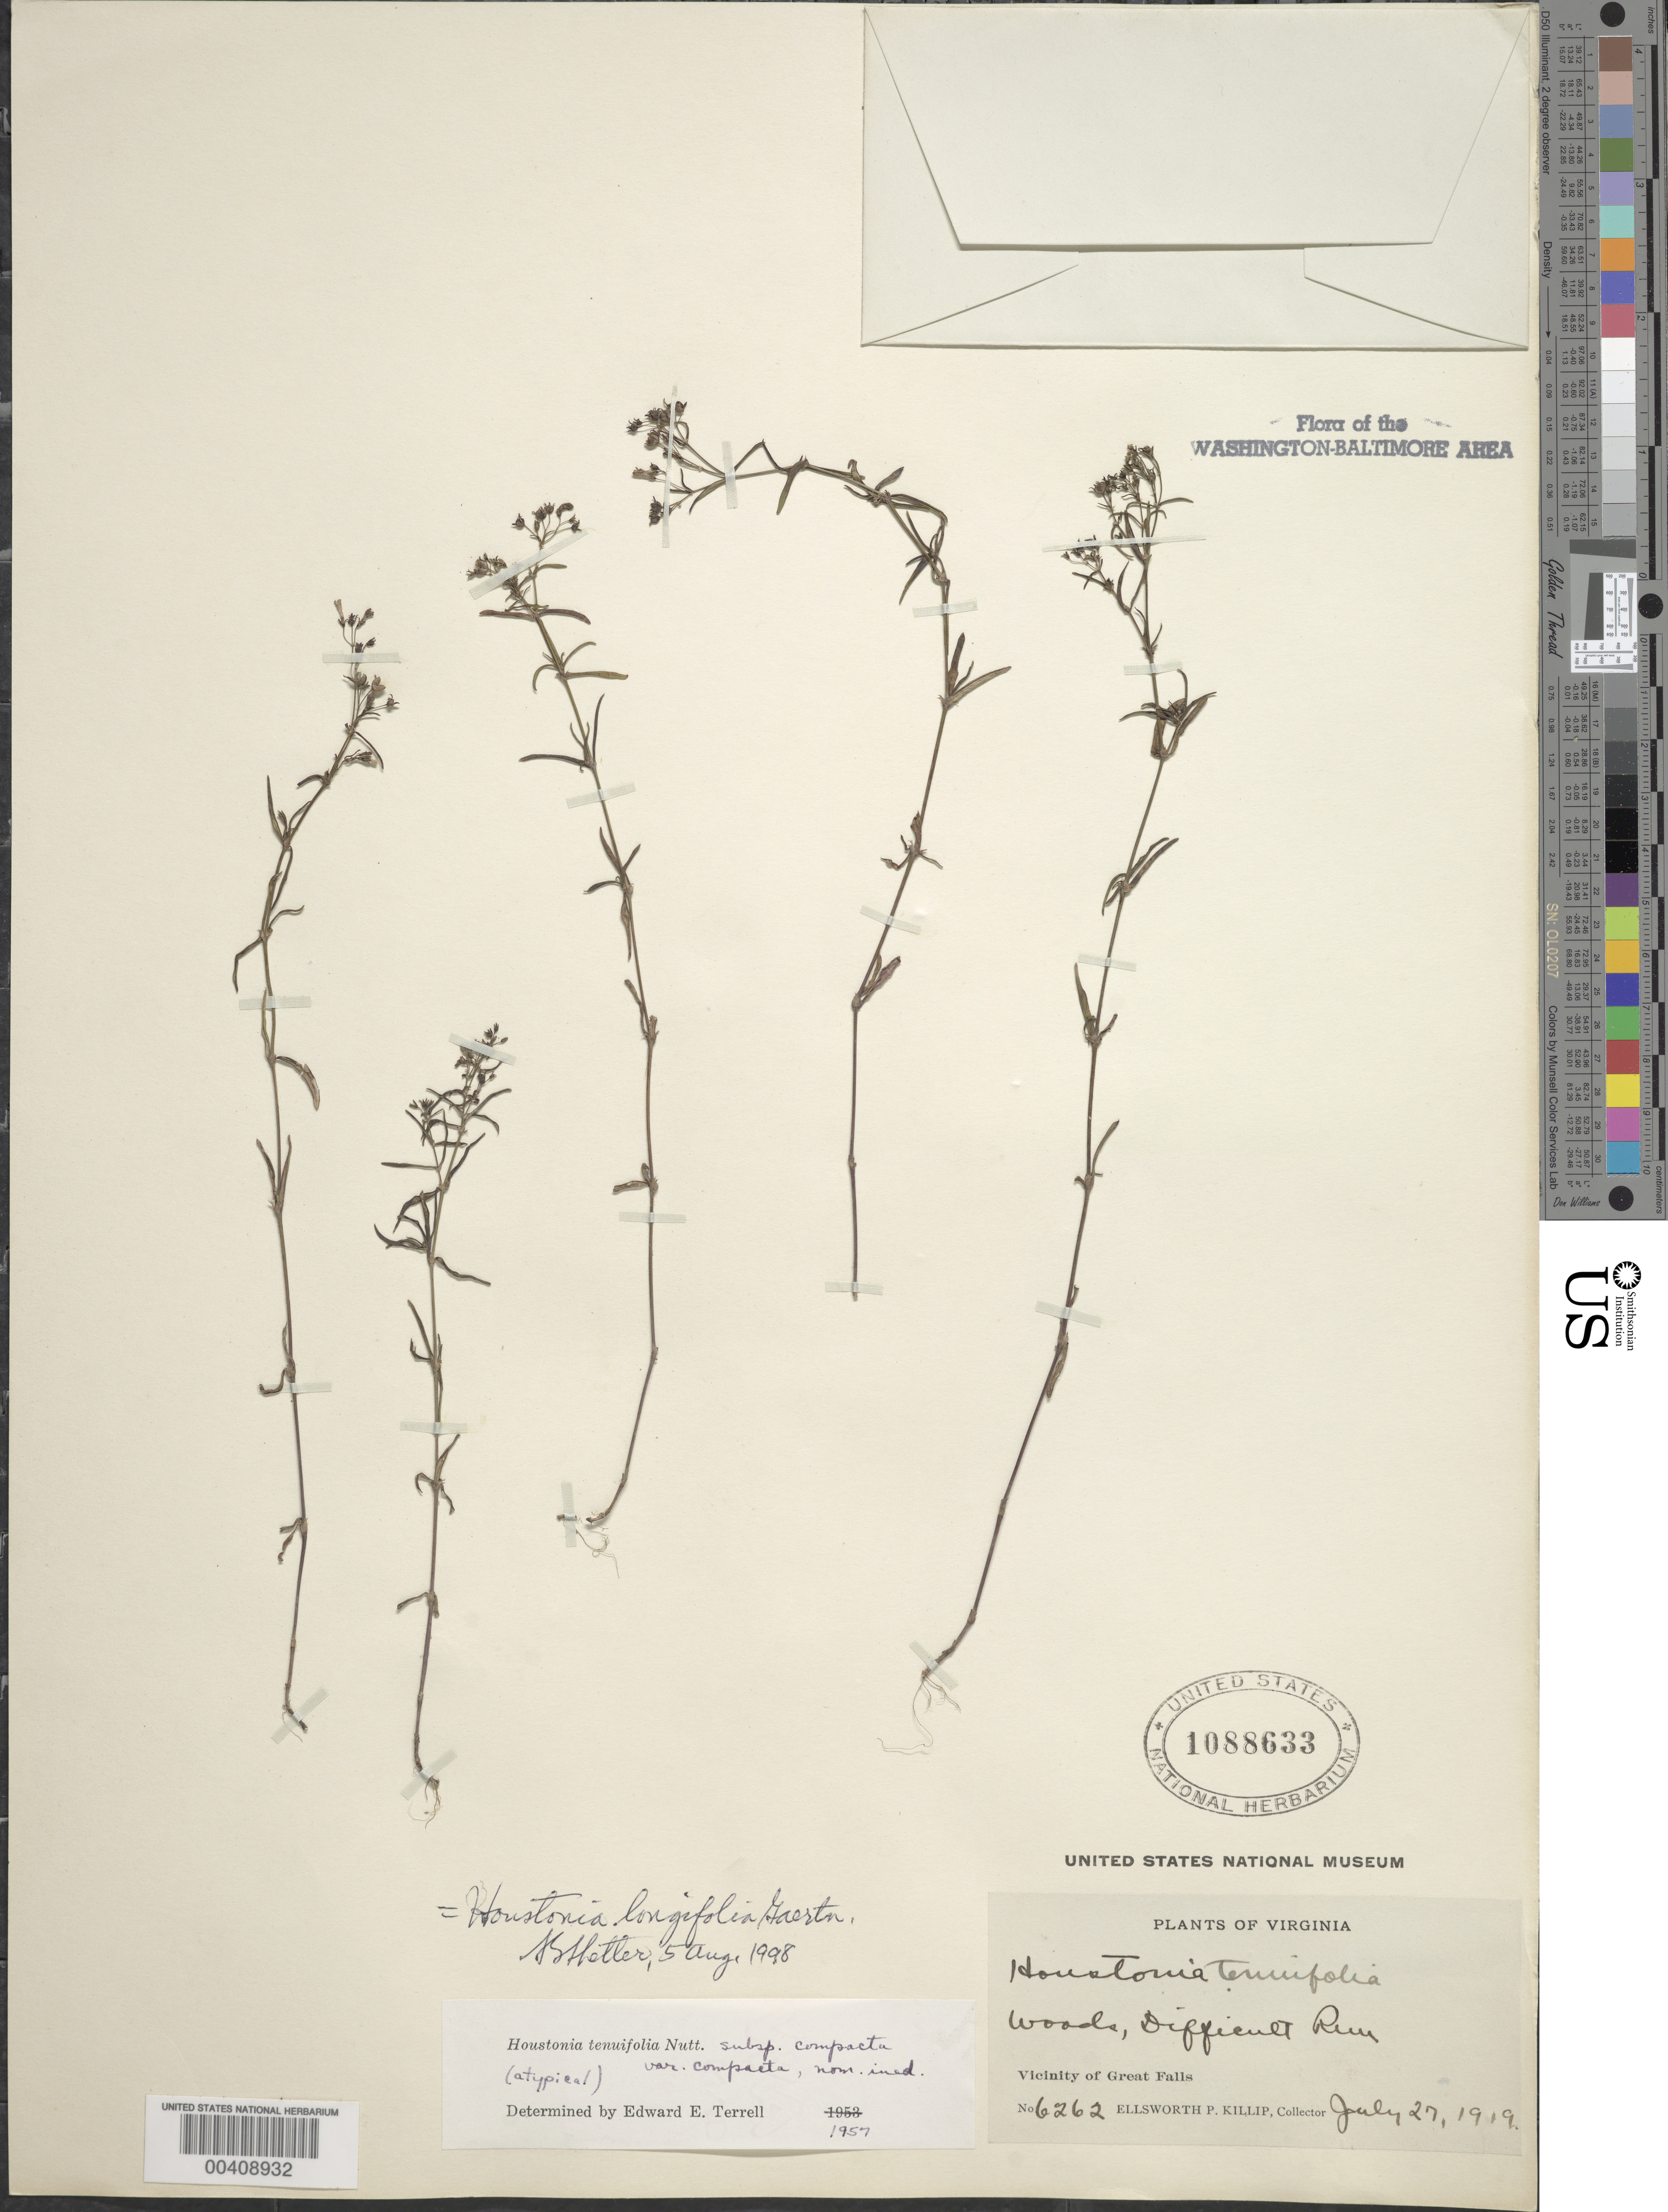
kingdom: Plantae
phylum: Tracheophyta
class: Magnoliopsida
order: Gentianales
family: Rubiaceae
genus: Houstonia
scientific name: Houstonia longifolia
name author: Gaertn.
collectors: E. P. Killip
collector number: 6262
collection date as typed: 27 Jul 1919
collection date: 1919-07-27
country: United States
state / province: Virginia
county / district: Fairfax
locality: Difficult Run C. and O. Canal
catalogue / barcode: US 1088633